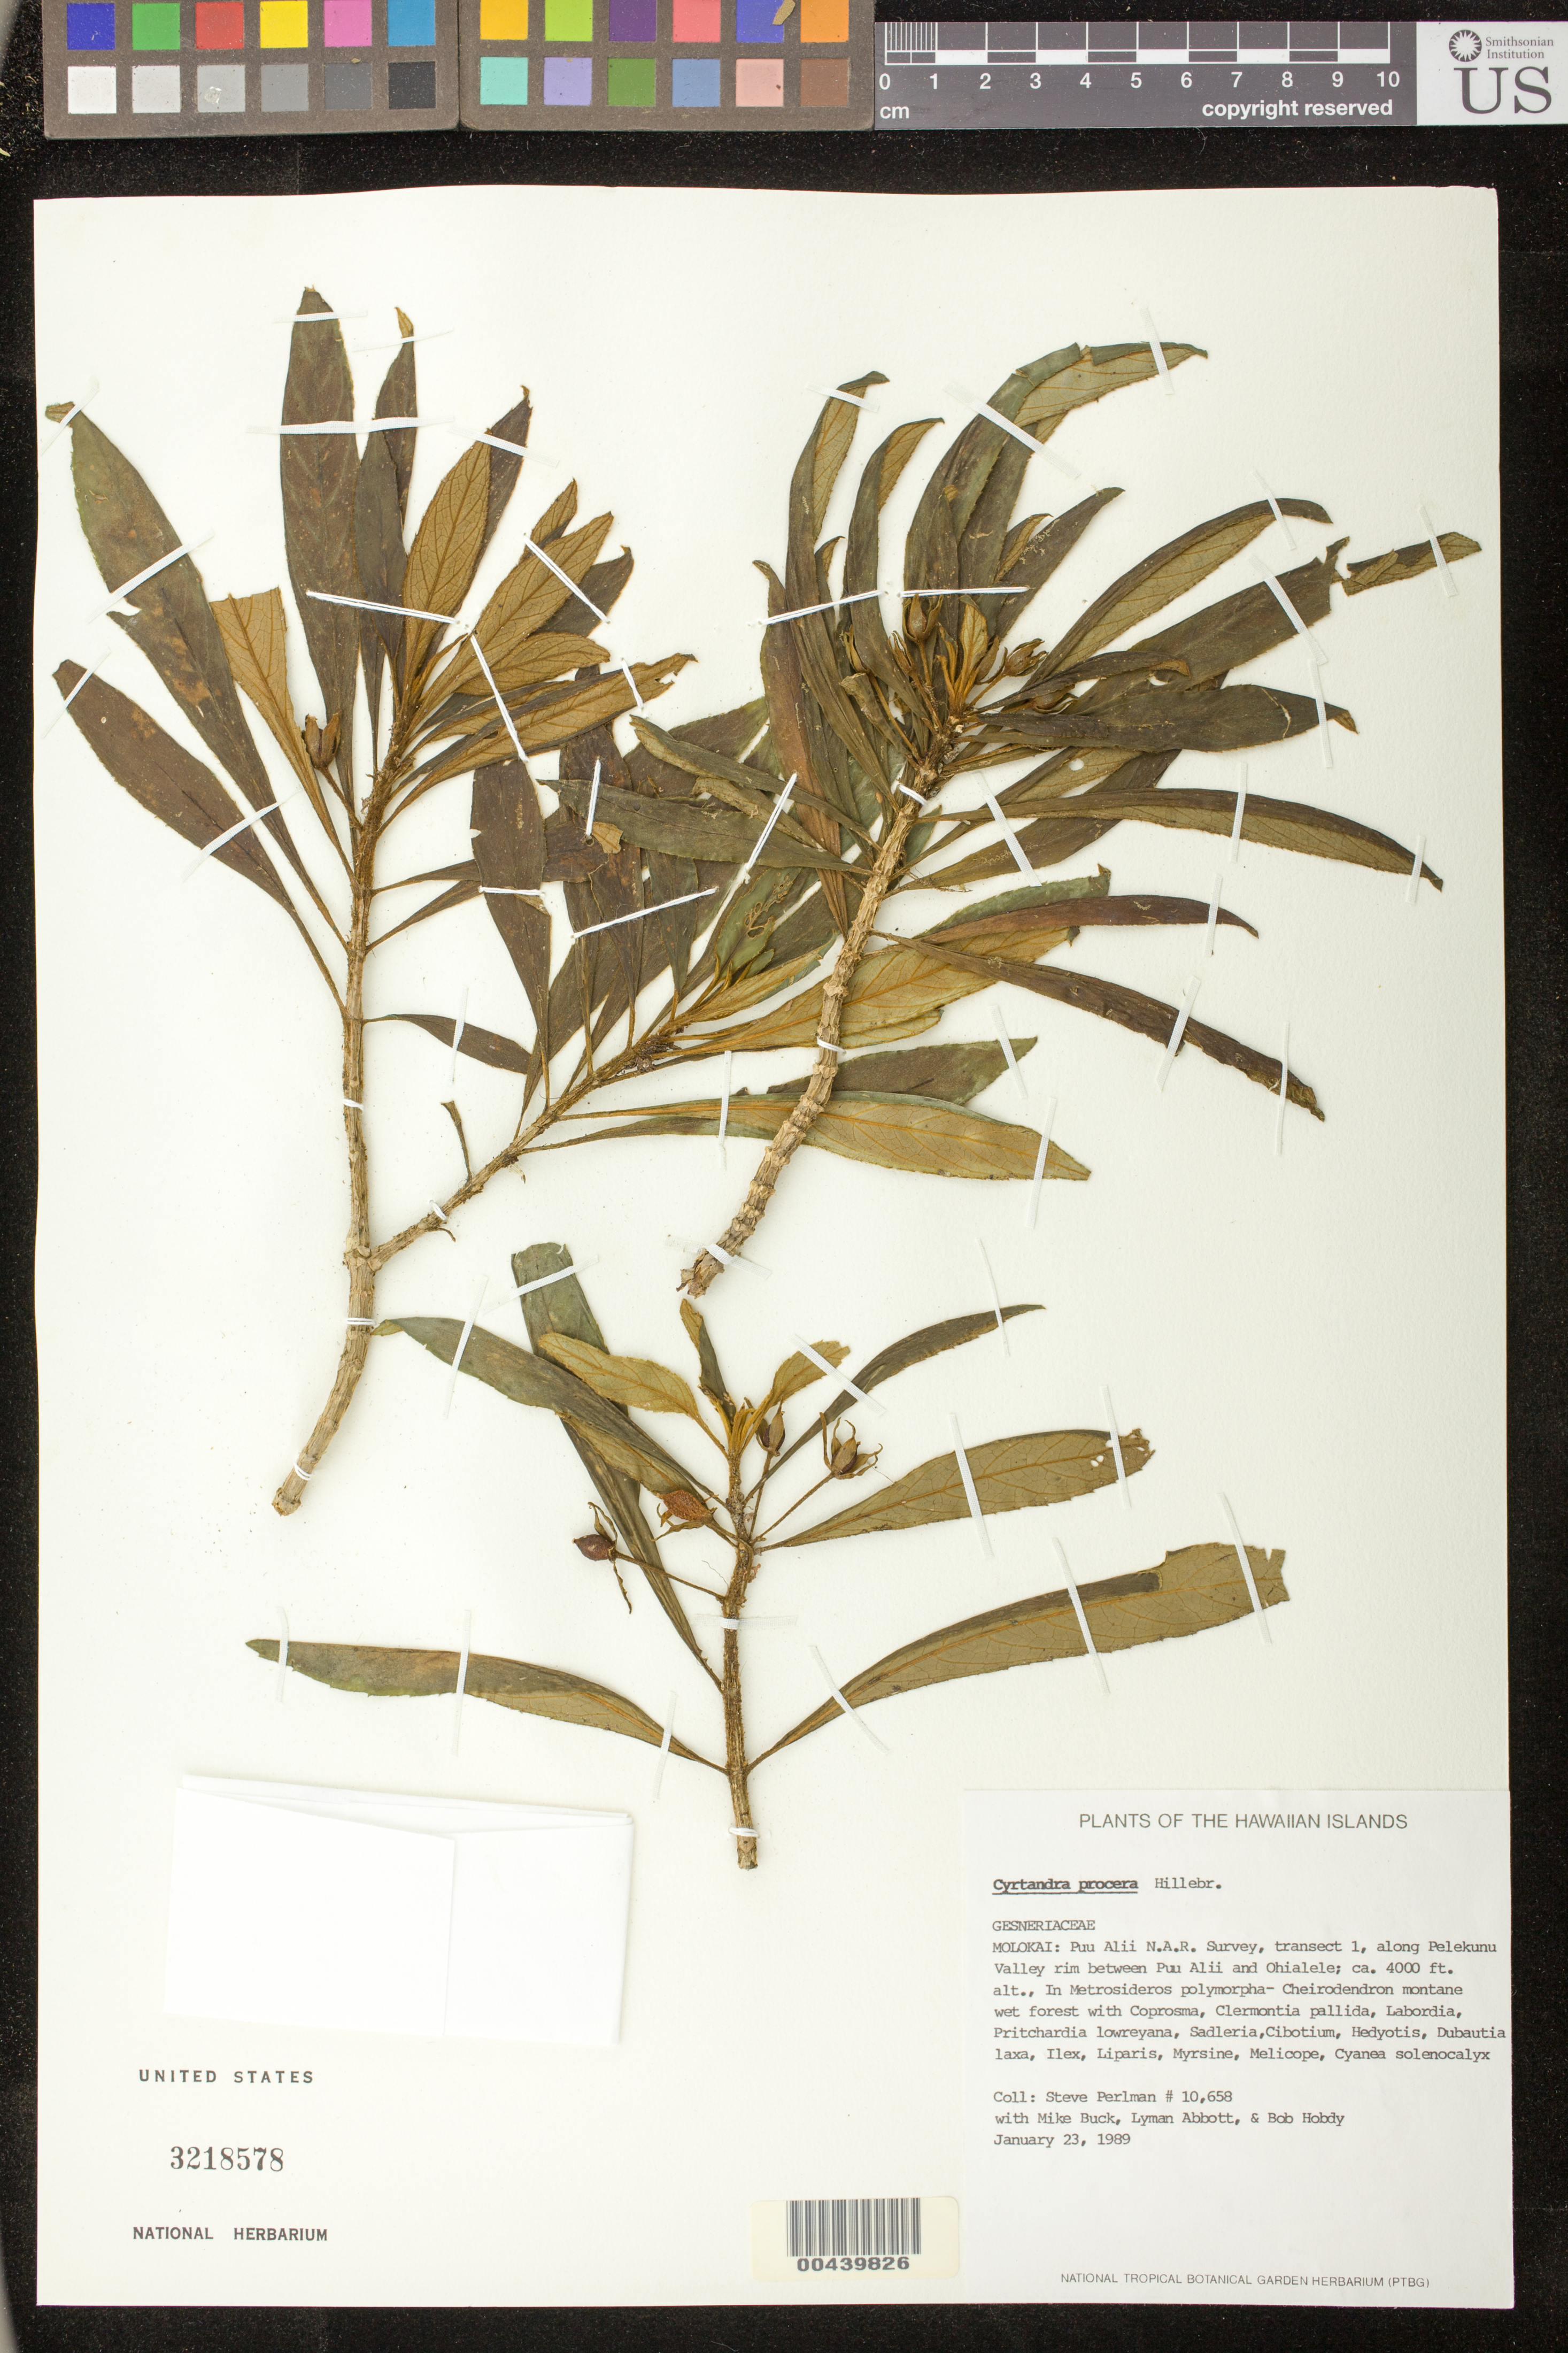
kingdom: Plantae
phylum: Tracheophyta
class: Magnoliopsida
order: Lamiales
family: Gesneriaceae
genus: Cyrtandra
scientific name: Cyrtandra procera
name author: Hillebr.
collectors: S. P. Perlman, M. Buck, L. Abbott & B. Hobdy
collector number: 10658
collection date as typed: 23 Jan 1989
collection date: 1989-01-23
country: United States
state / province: Hawaii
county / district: Maui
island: Moloka'i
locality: Puu alii natural area reserve, along Pelekunu Valley, between Puu alii and Ohialele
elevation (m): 1219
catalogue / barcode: US 3218578